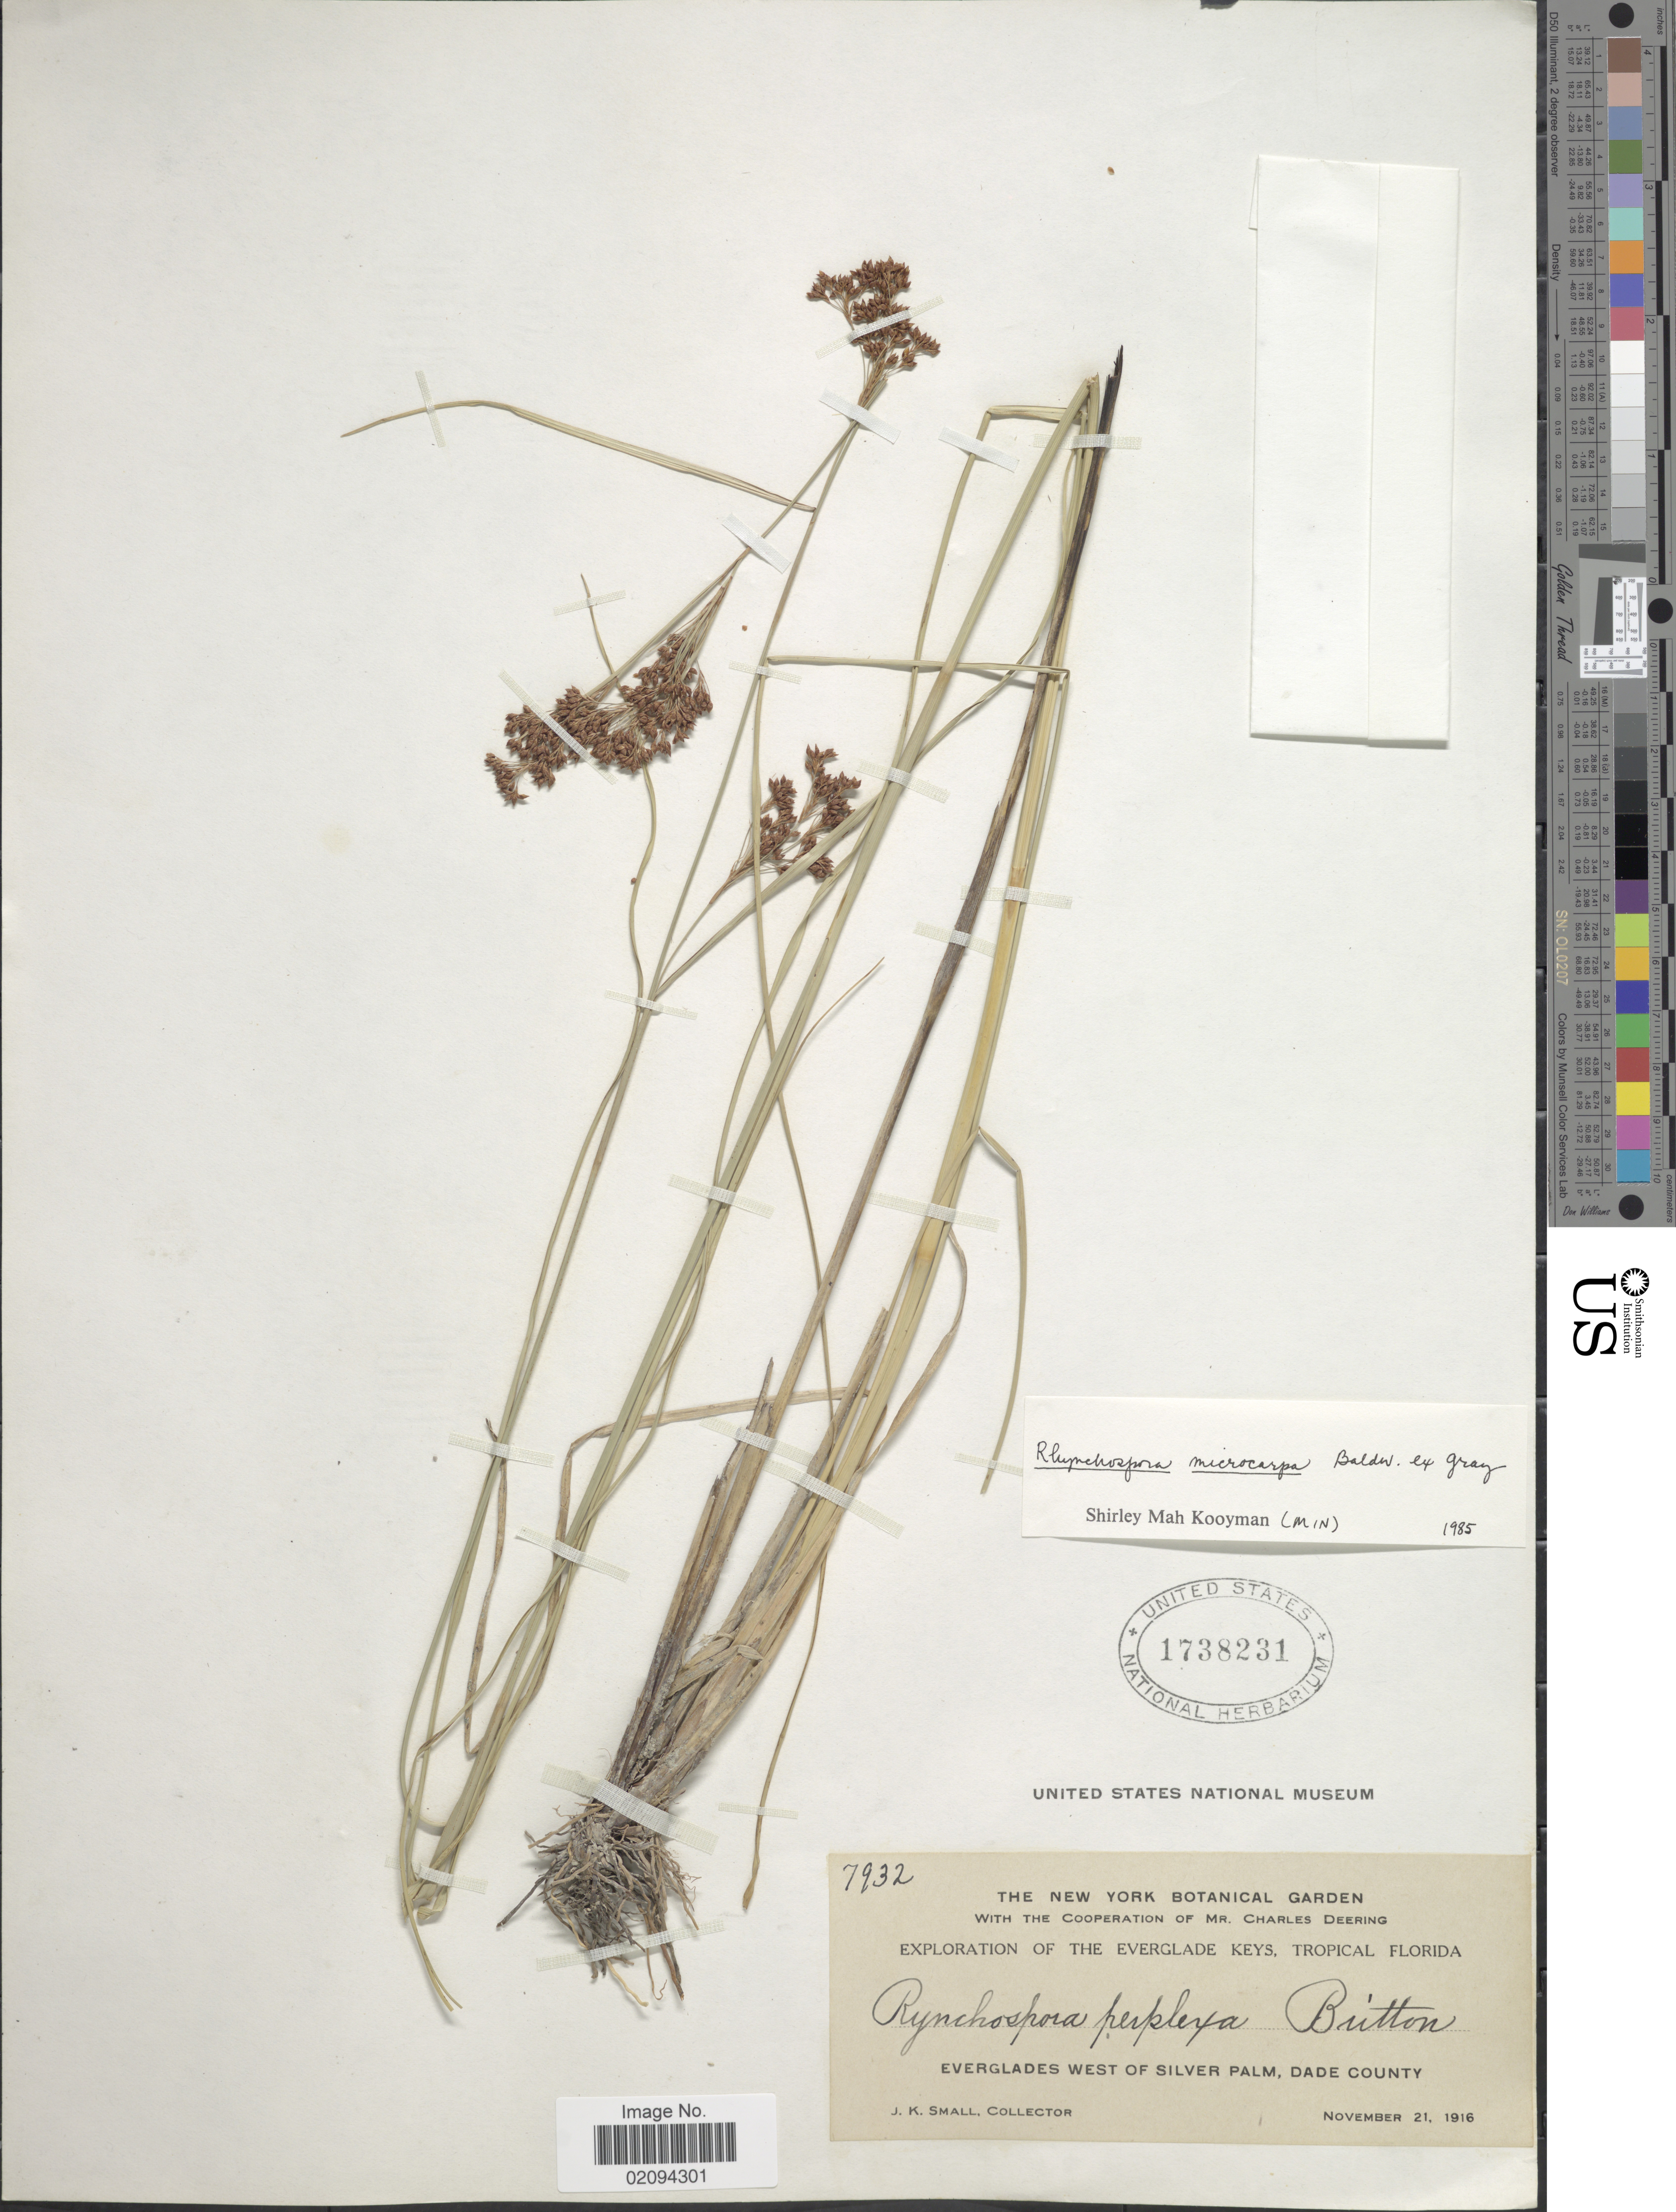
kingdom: Plantae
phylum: Tracheophyta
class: Liliopsida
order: Poales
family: Cyperaceae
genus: Rhynchospora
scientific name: Rhynchospora microcarpa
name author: Baldwin ex A. Gray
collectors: J. K. Small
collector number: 7932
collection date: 1916-11-21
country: United States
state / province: Florida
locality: Everglade Keys, Tropical Florida. Everglades West of Silver Palm, Dade County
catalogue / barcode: US 1738231